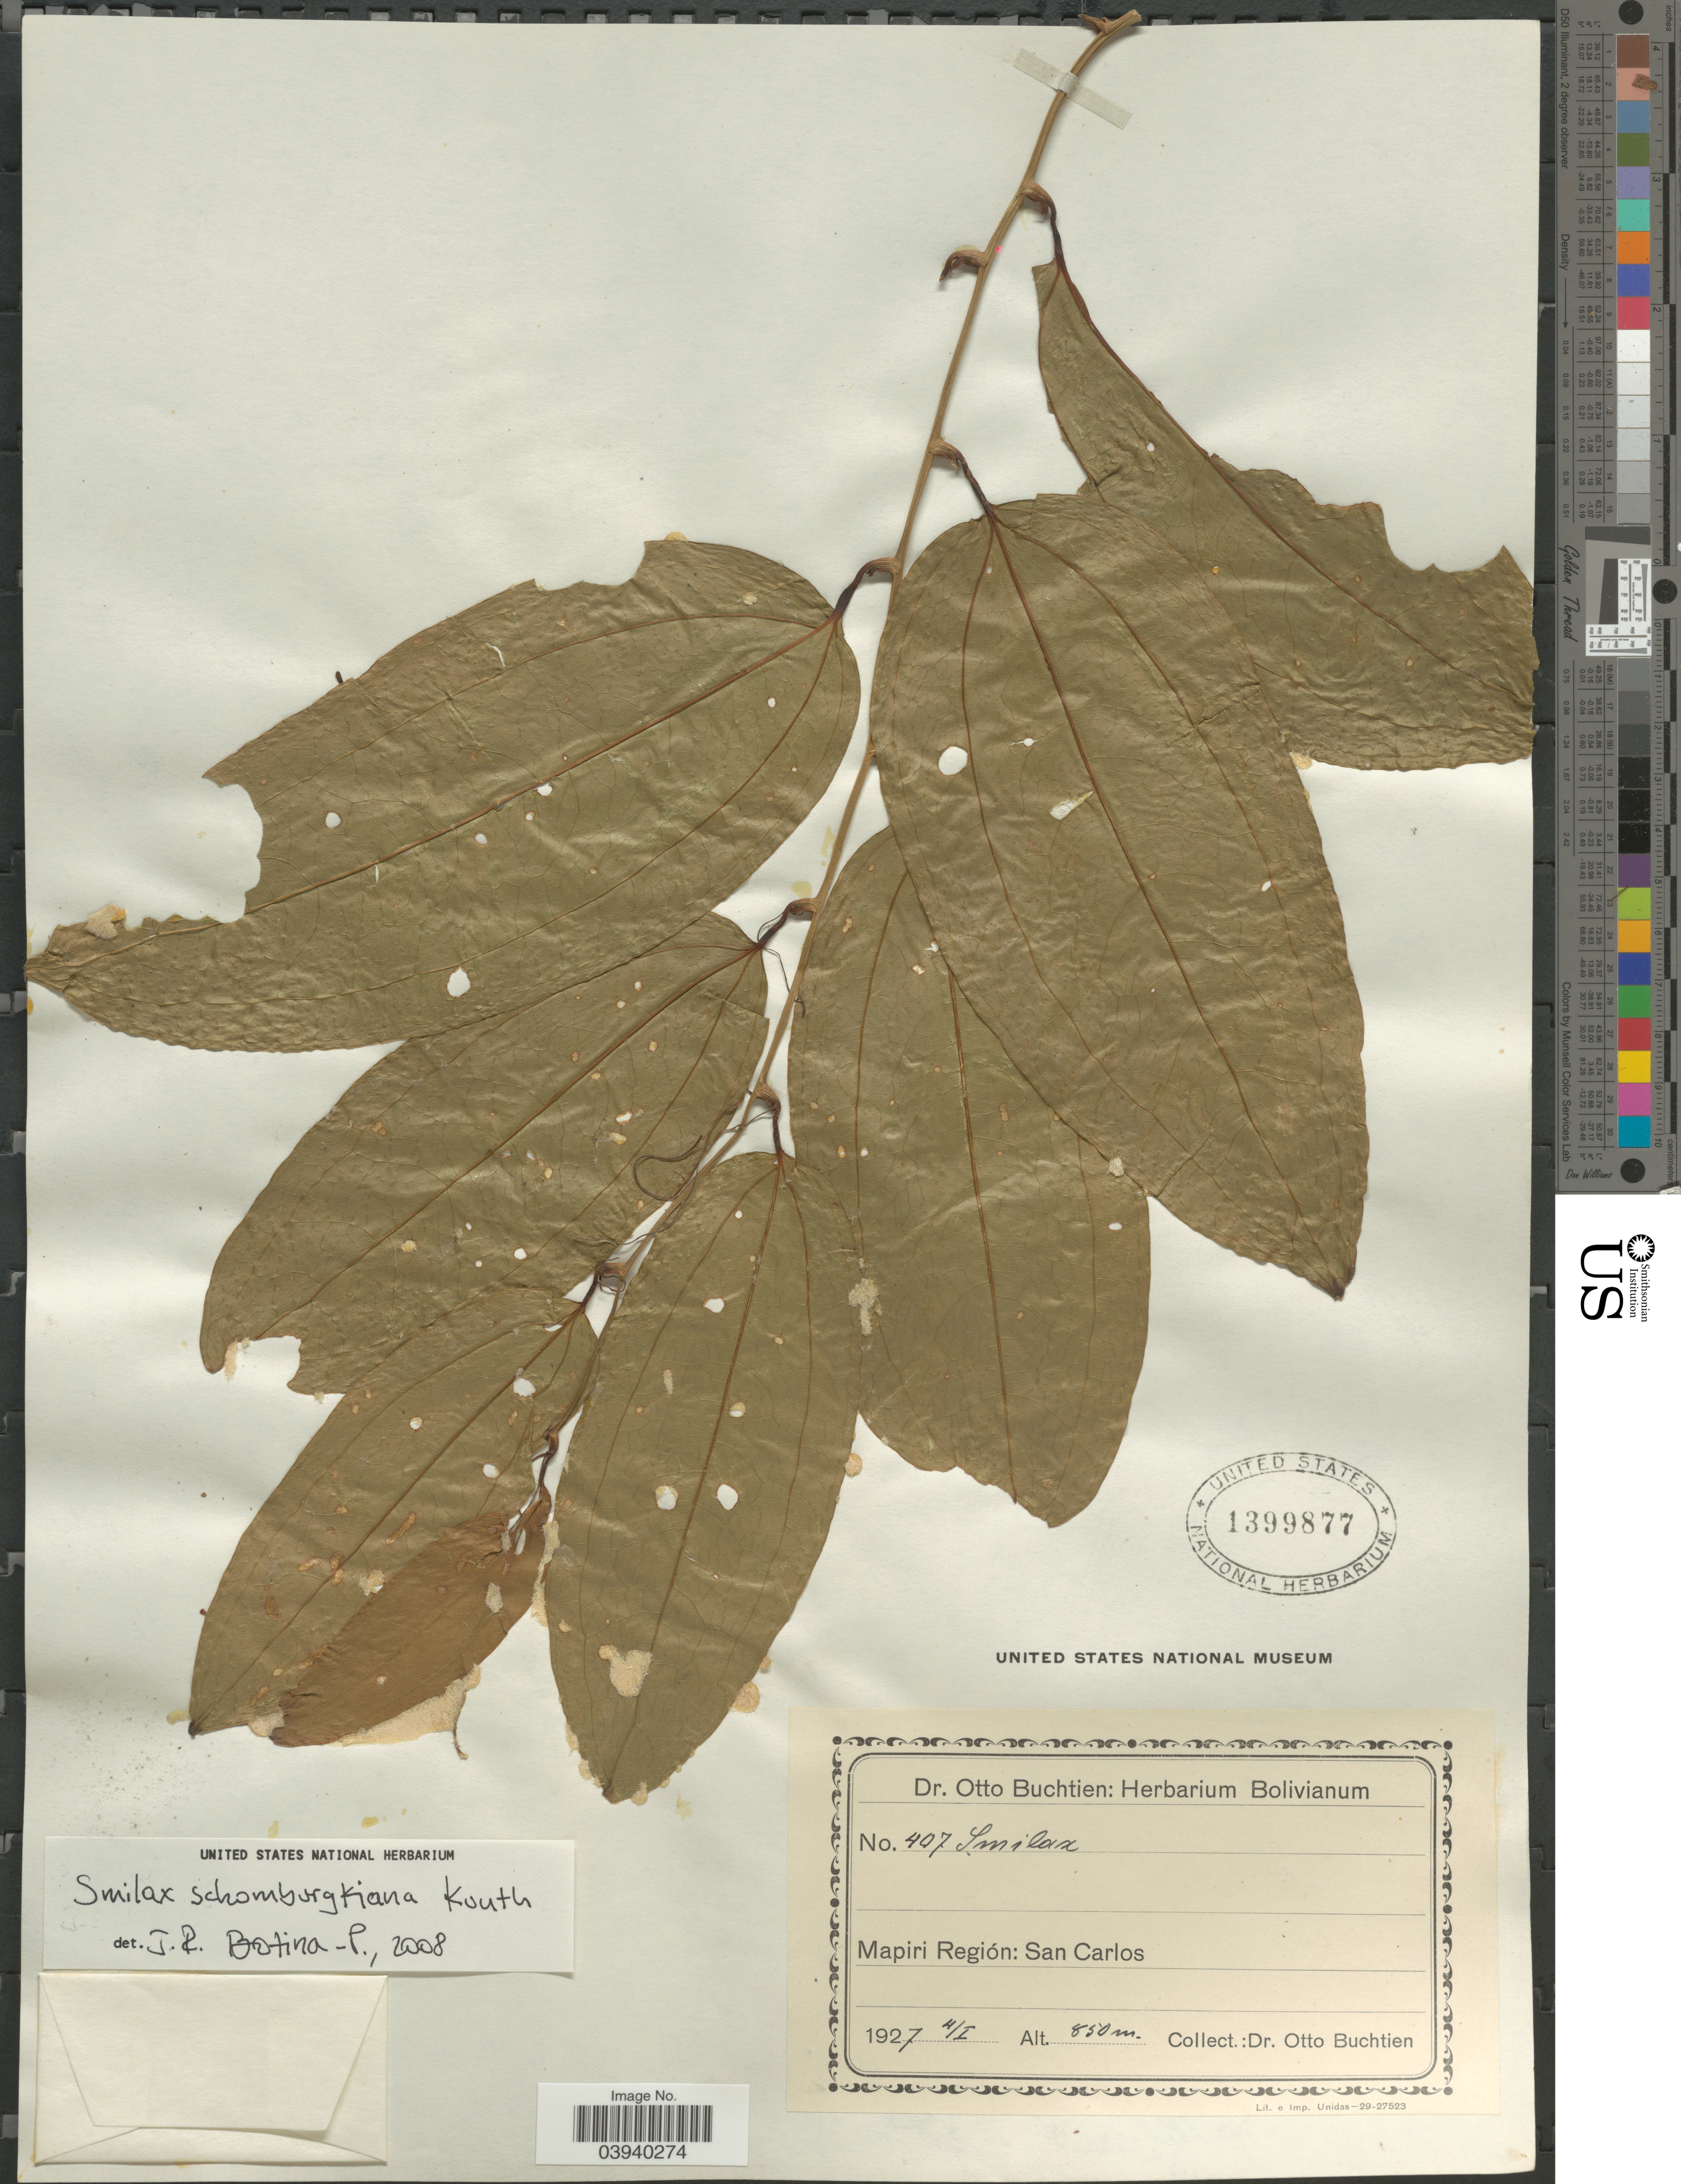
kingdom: Plantae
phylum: Tracheophyta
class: Liliopsida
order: Liliales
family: Smilacaceae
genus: Smilax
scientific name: Smilax schomburgkiana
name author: Kunth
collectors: O. Buchtien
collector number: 407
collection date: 1927-01-04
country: Bolivia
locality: Mapiri Región: San Carlos.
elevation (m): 850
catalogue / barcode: US 1399877